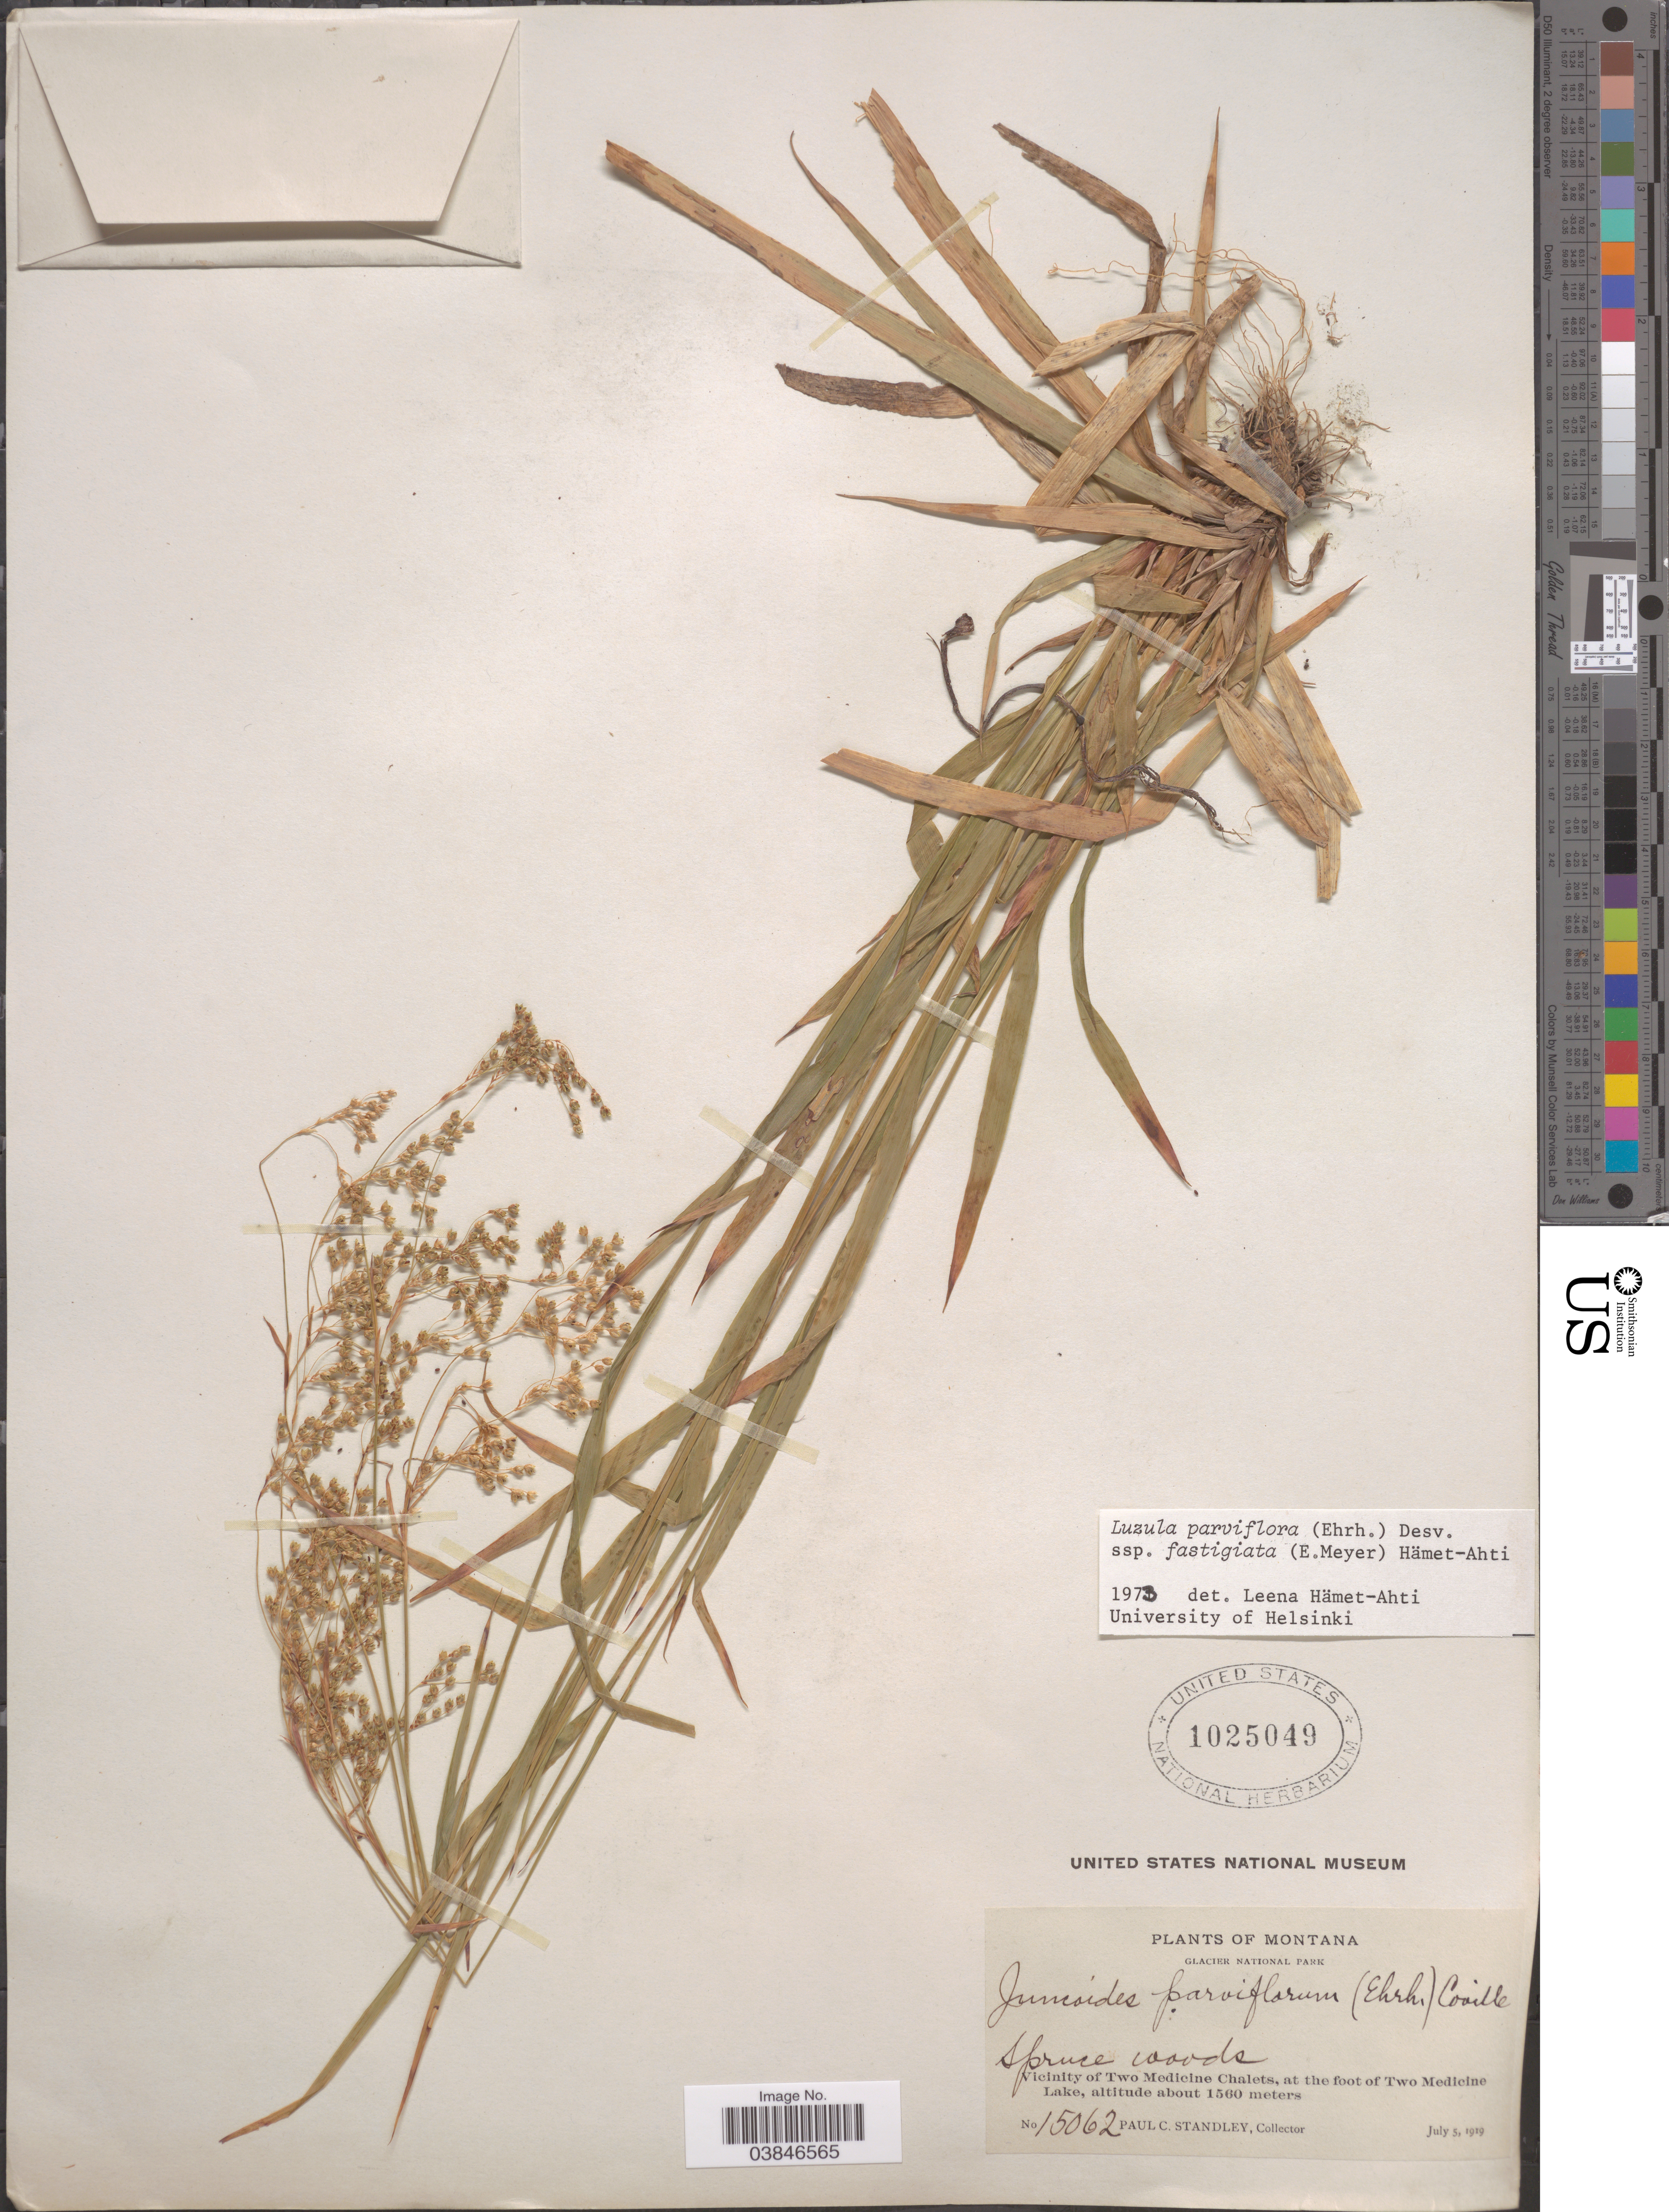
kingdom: Plantae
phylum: Tracheophyta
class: Liliopsida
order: Poales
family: Juncaceae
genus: Luzula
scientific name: Luzula parviflora subsp. fastigiata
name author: Buchenau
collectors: P. C. Standley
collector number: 15062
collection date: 1919-07-05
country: United States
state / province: Montana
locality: Glacier National Park. Vicinity of Two Medicine Chalets, at the foot of Two Medicine Lake.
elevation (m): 1560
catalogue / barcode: US 1025049